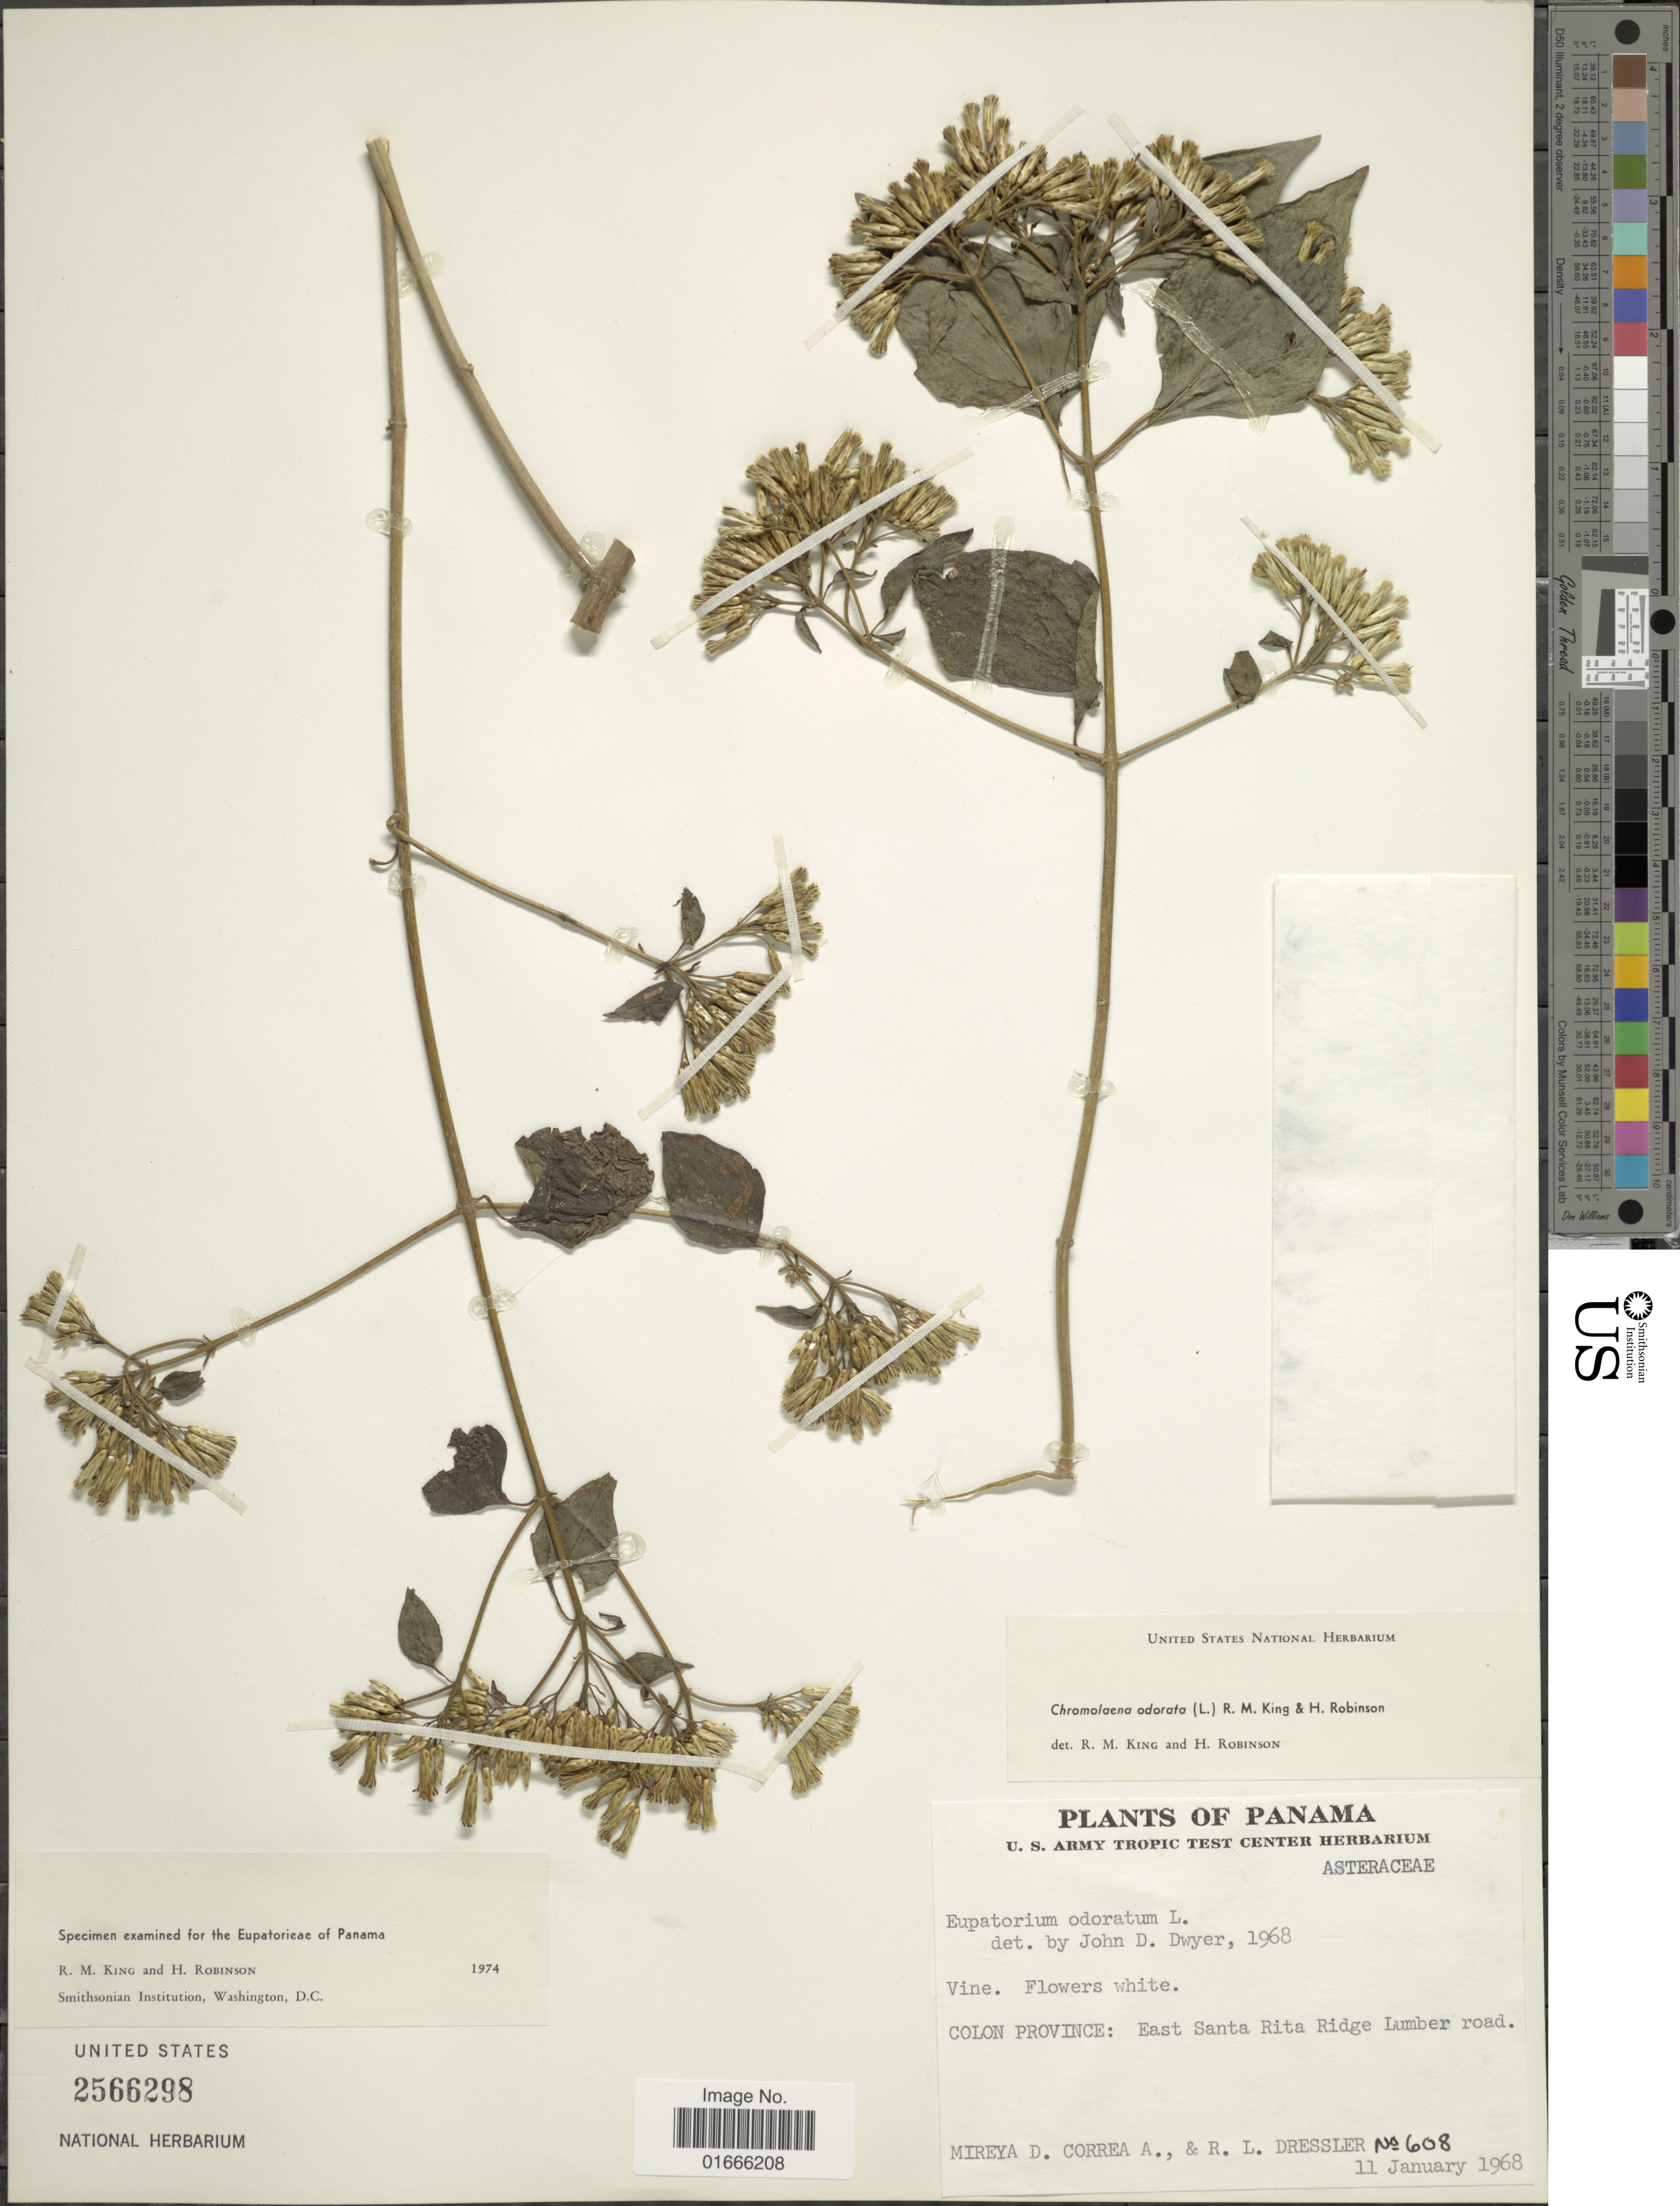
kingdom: Plantae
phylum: Tracheophyta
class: Magnoliopsida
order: Asterales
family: Asteraceae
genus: Chromolaena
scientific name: Chromolaena odorata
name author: (L.) R.M. King & H. Rob.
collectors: M. D. Corrêa-A. & R. Dressler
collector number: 608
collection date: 1968-01-11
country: Panama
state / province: Colón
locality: Colon Province, East Santa Rita Ridge lumber road.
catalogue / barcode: US 2566298